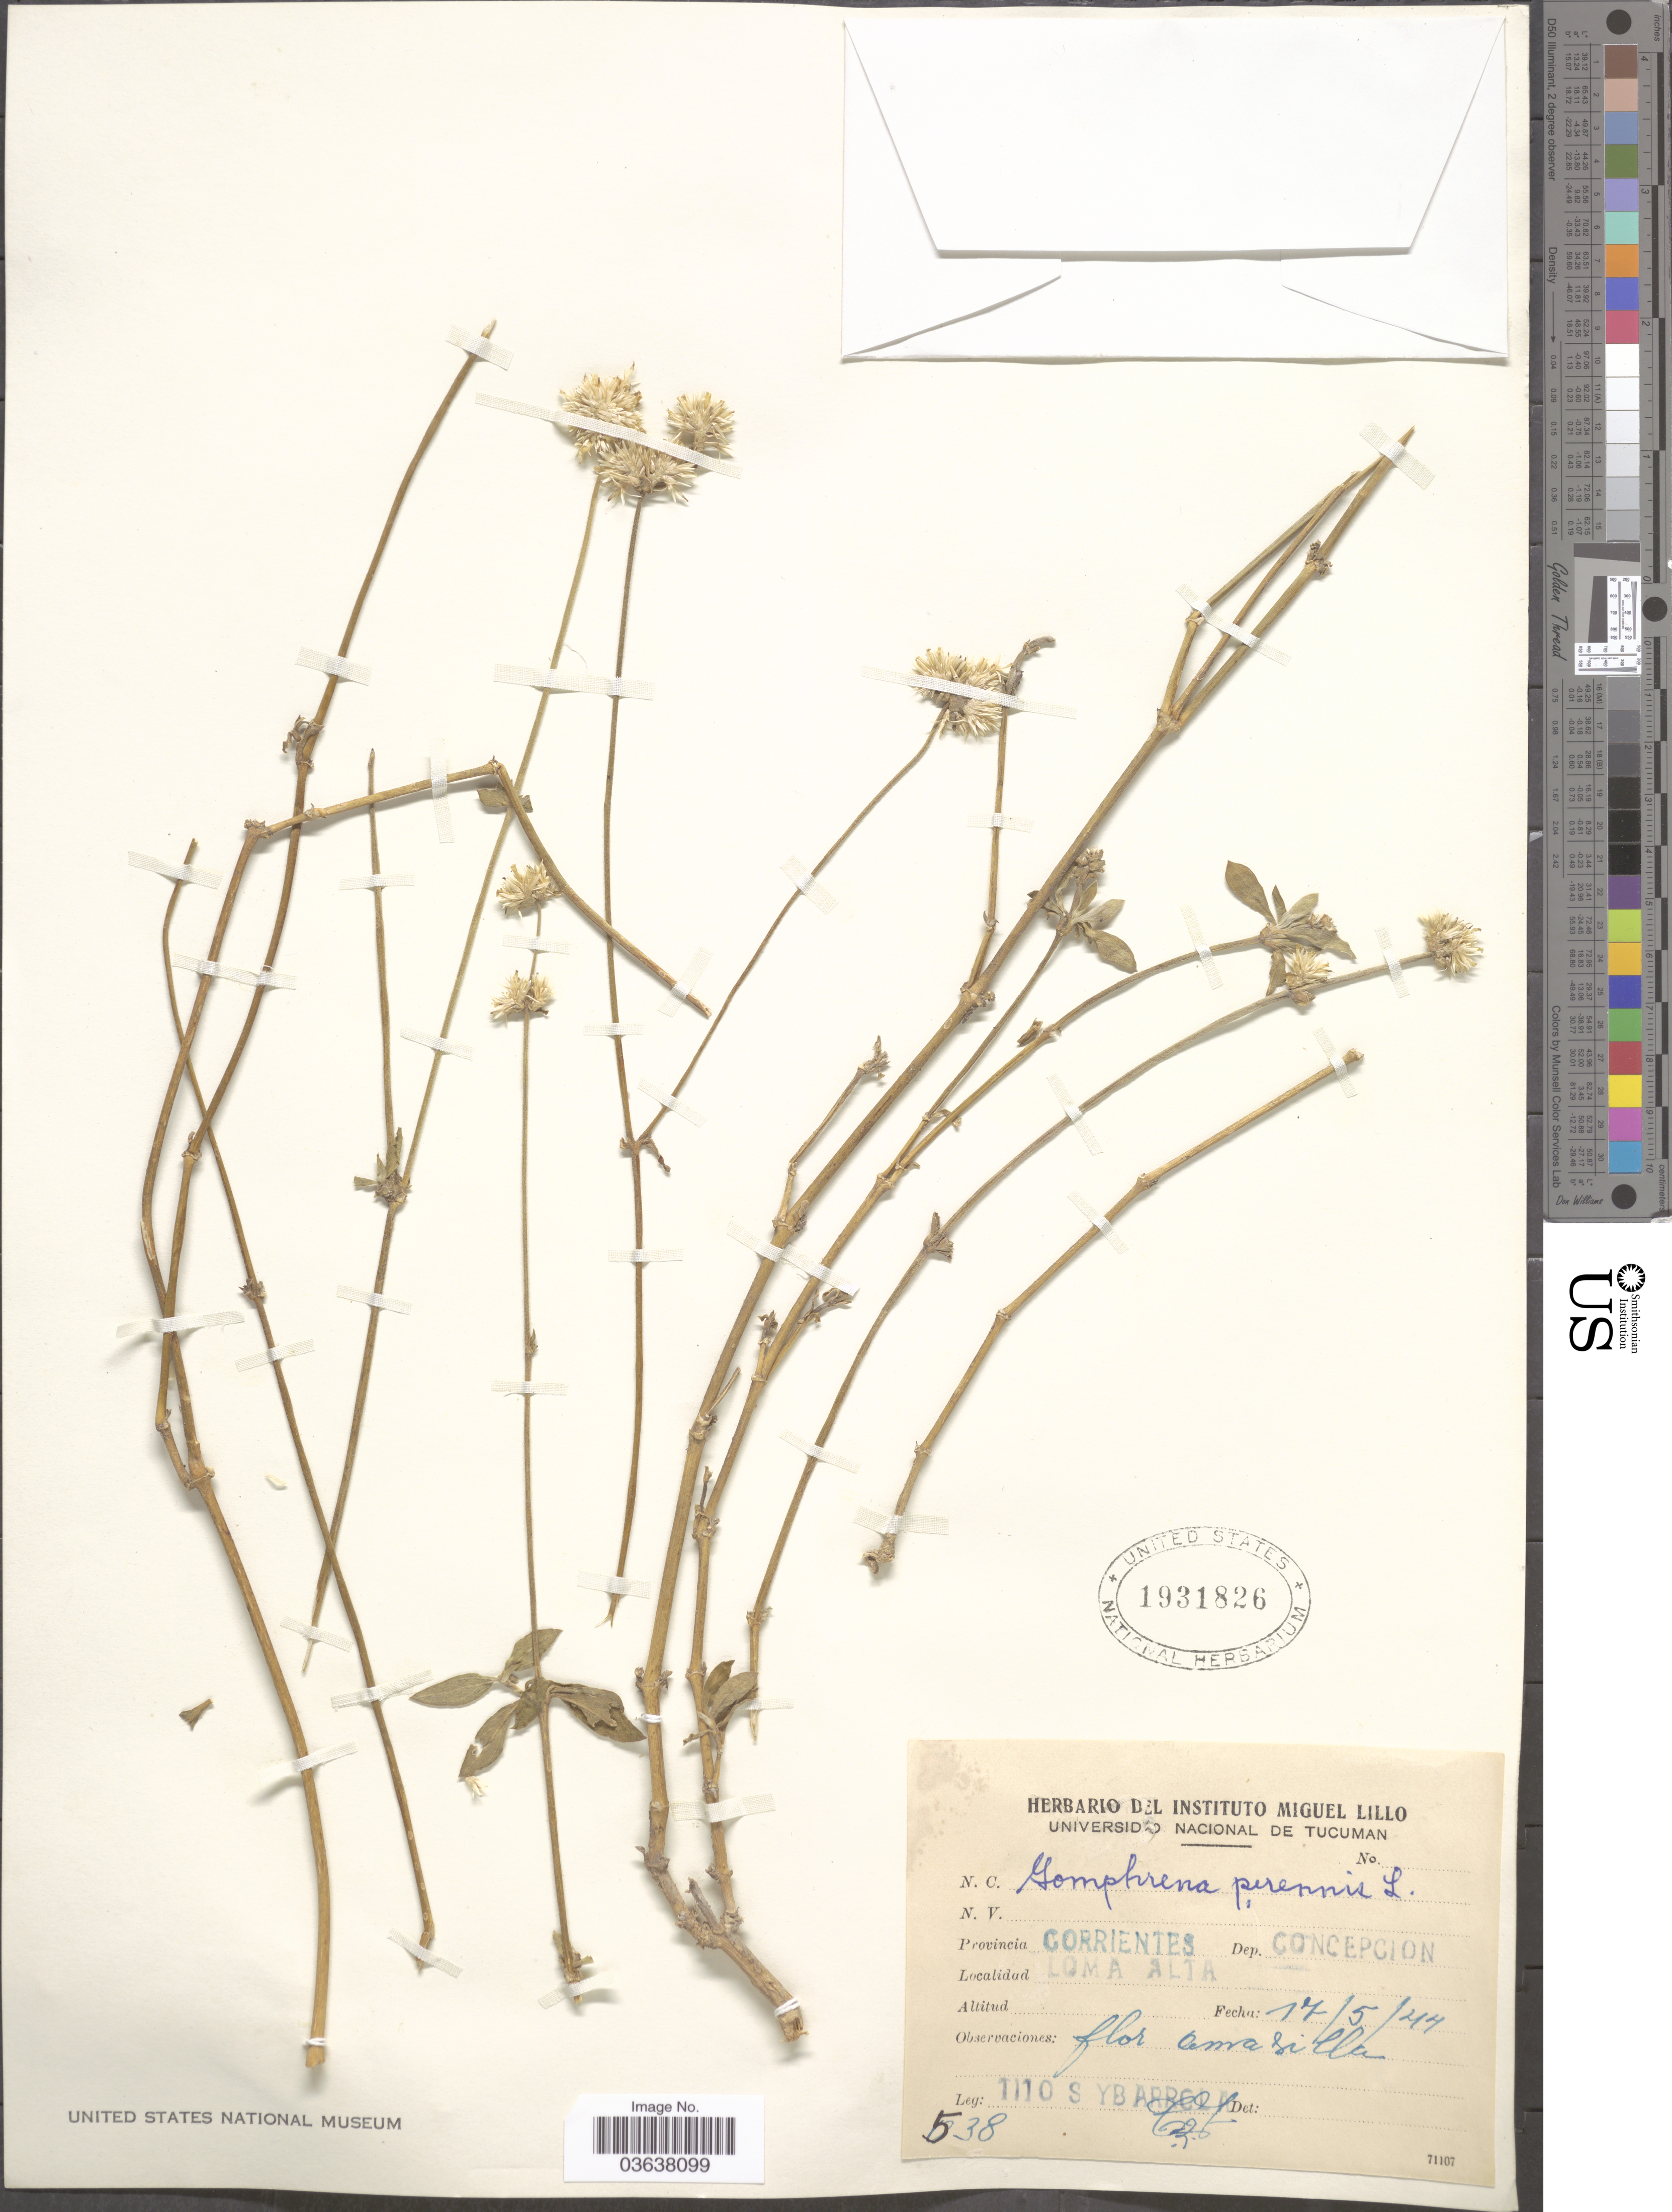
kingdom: Plantae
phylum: Tracheophyta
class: Magnoliopsida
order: Caryophyllales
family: Amaranthaceae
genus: Gomphrena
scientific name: Gomphrena perennis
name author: L.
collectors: T. Stybarrola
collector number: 538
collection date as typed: Transcribed d/m/y: 17/5/44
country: Argentina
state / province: Corrientes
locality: Dep. Concepcion. Loma Alta.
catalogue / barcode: US 1931826